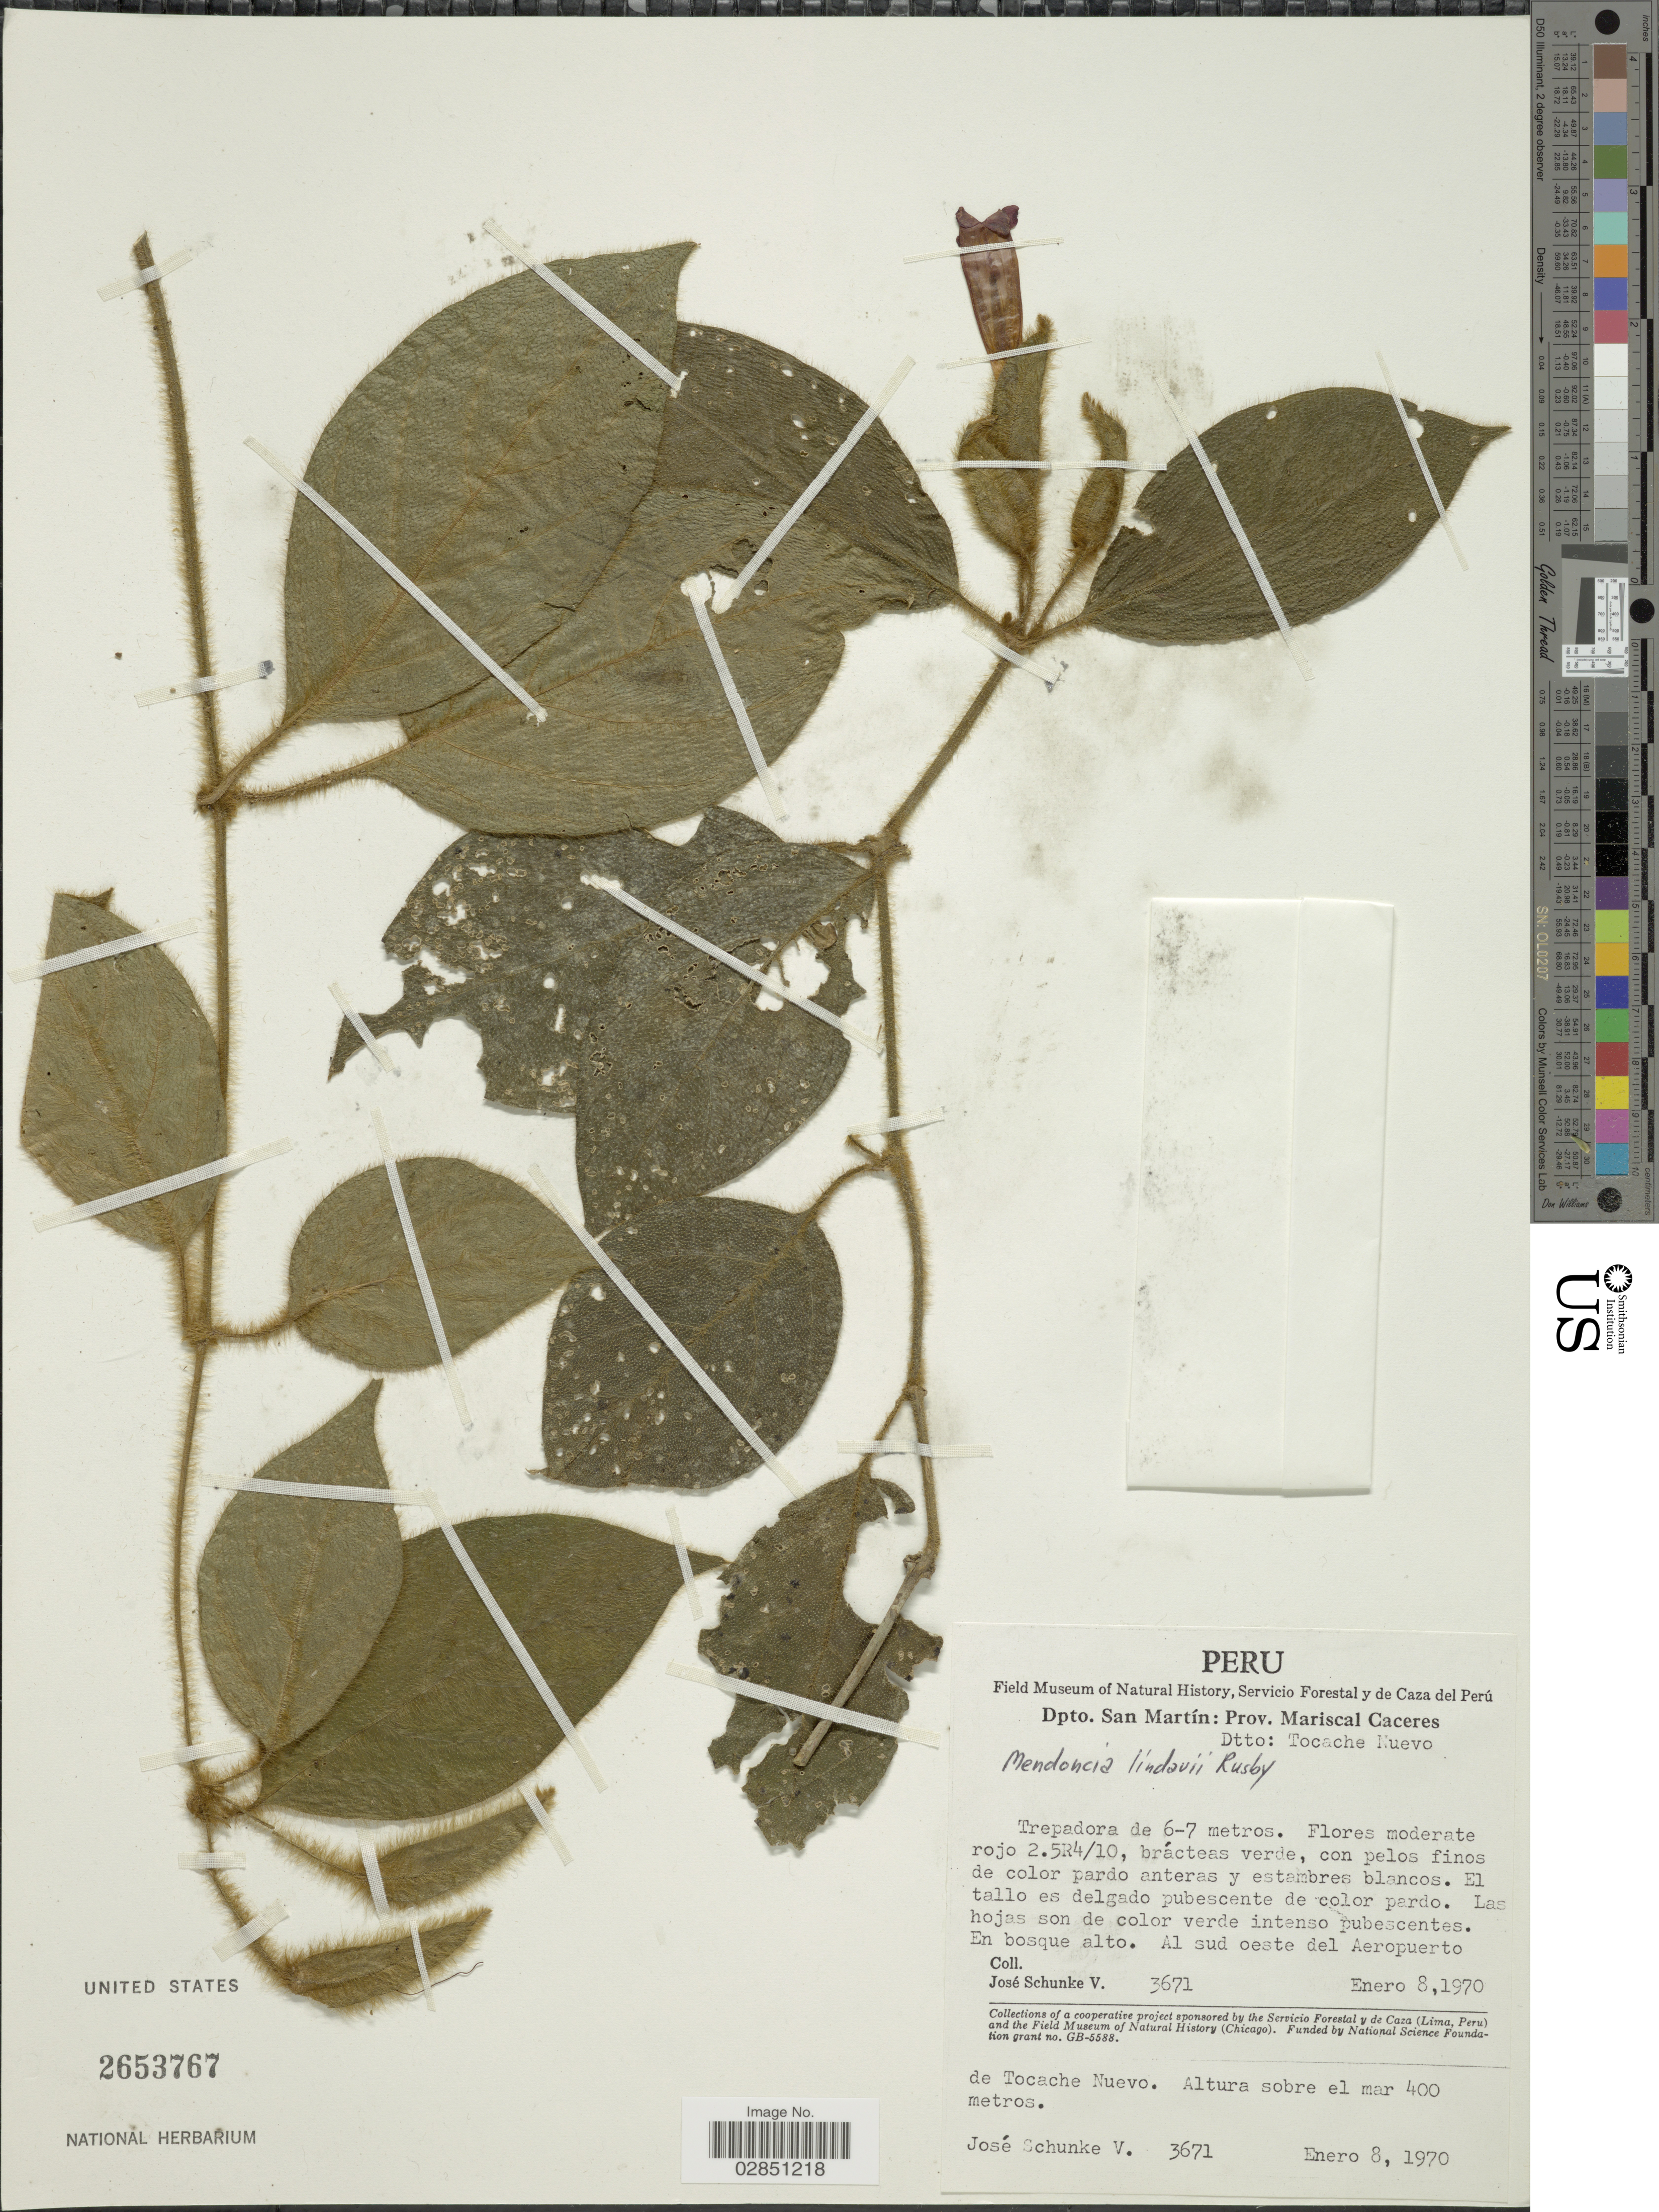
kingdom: Plantae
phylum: Tracheophyta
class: Magnoliopsida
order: Lamiales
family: Acanthaceae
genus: Mendoncia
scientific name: Mendoncia lindavii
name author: Rusby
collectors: J. Schunke Vigo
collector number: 3671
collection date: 1970-01-08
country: Peru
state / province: San Martín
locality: Dpto. San Martín: Prov. Mariscal Caceres. Dtto: Tocache Nuevo. Al sud oeste del Aeropuerto de Tocache Nuevo.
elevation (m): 400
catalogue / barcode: US 2653767